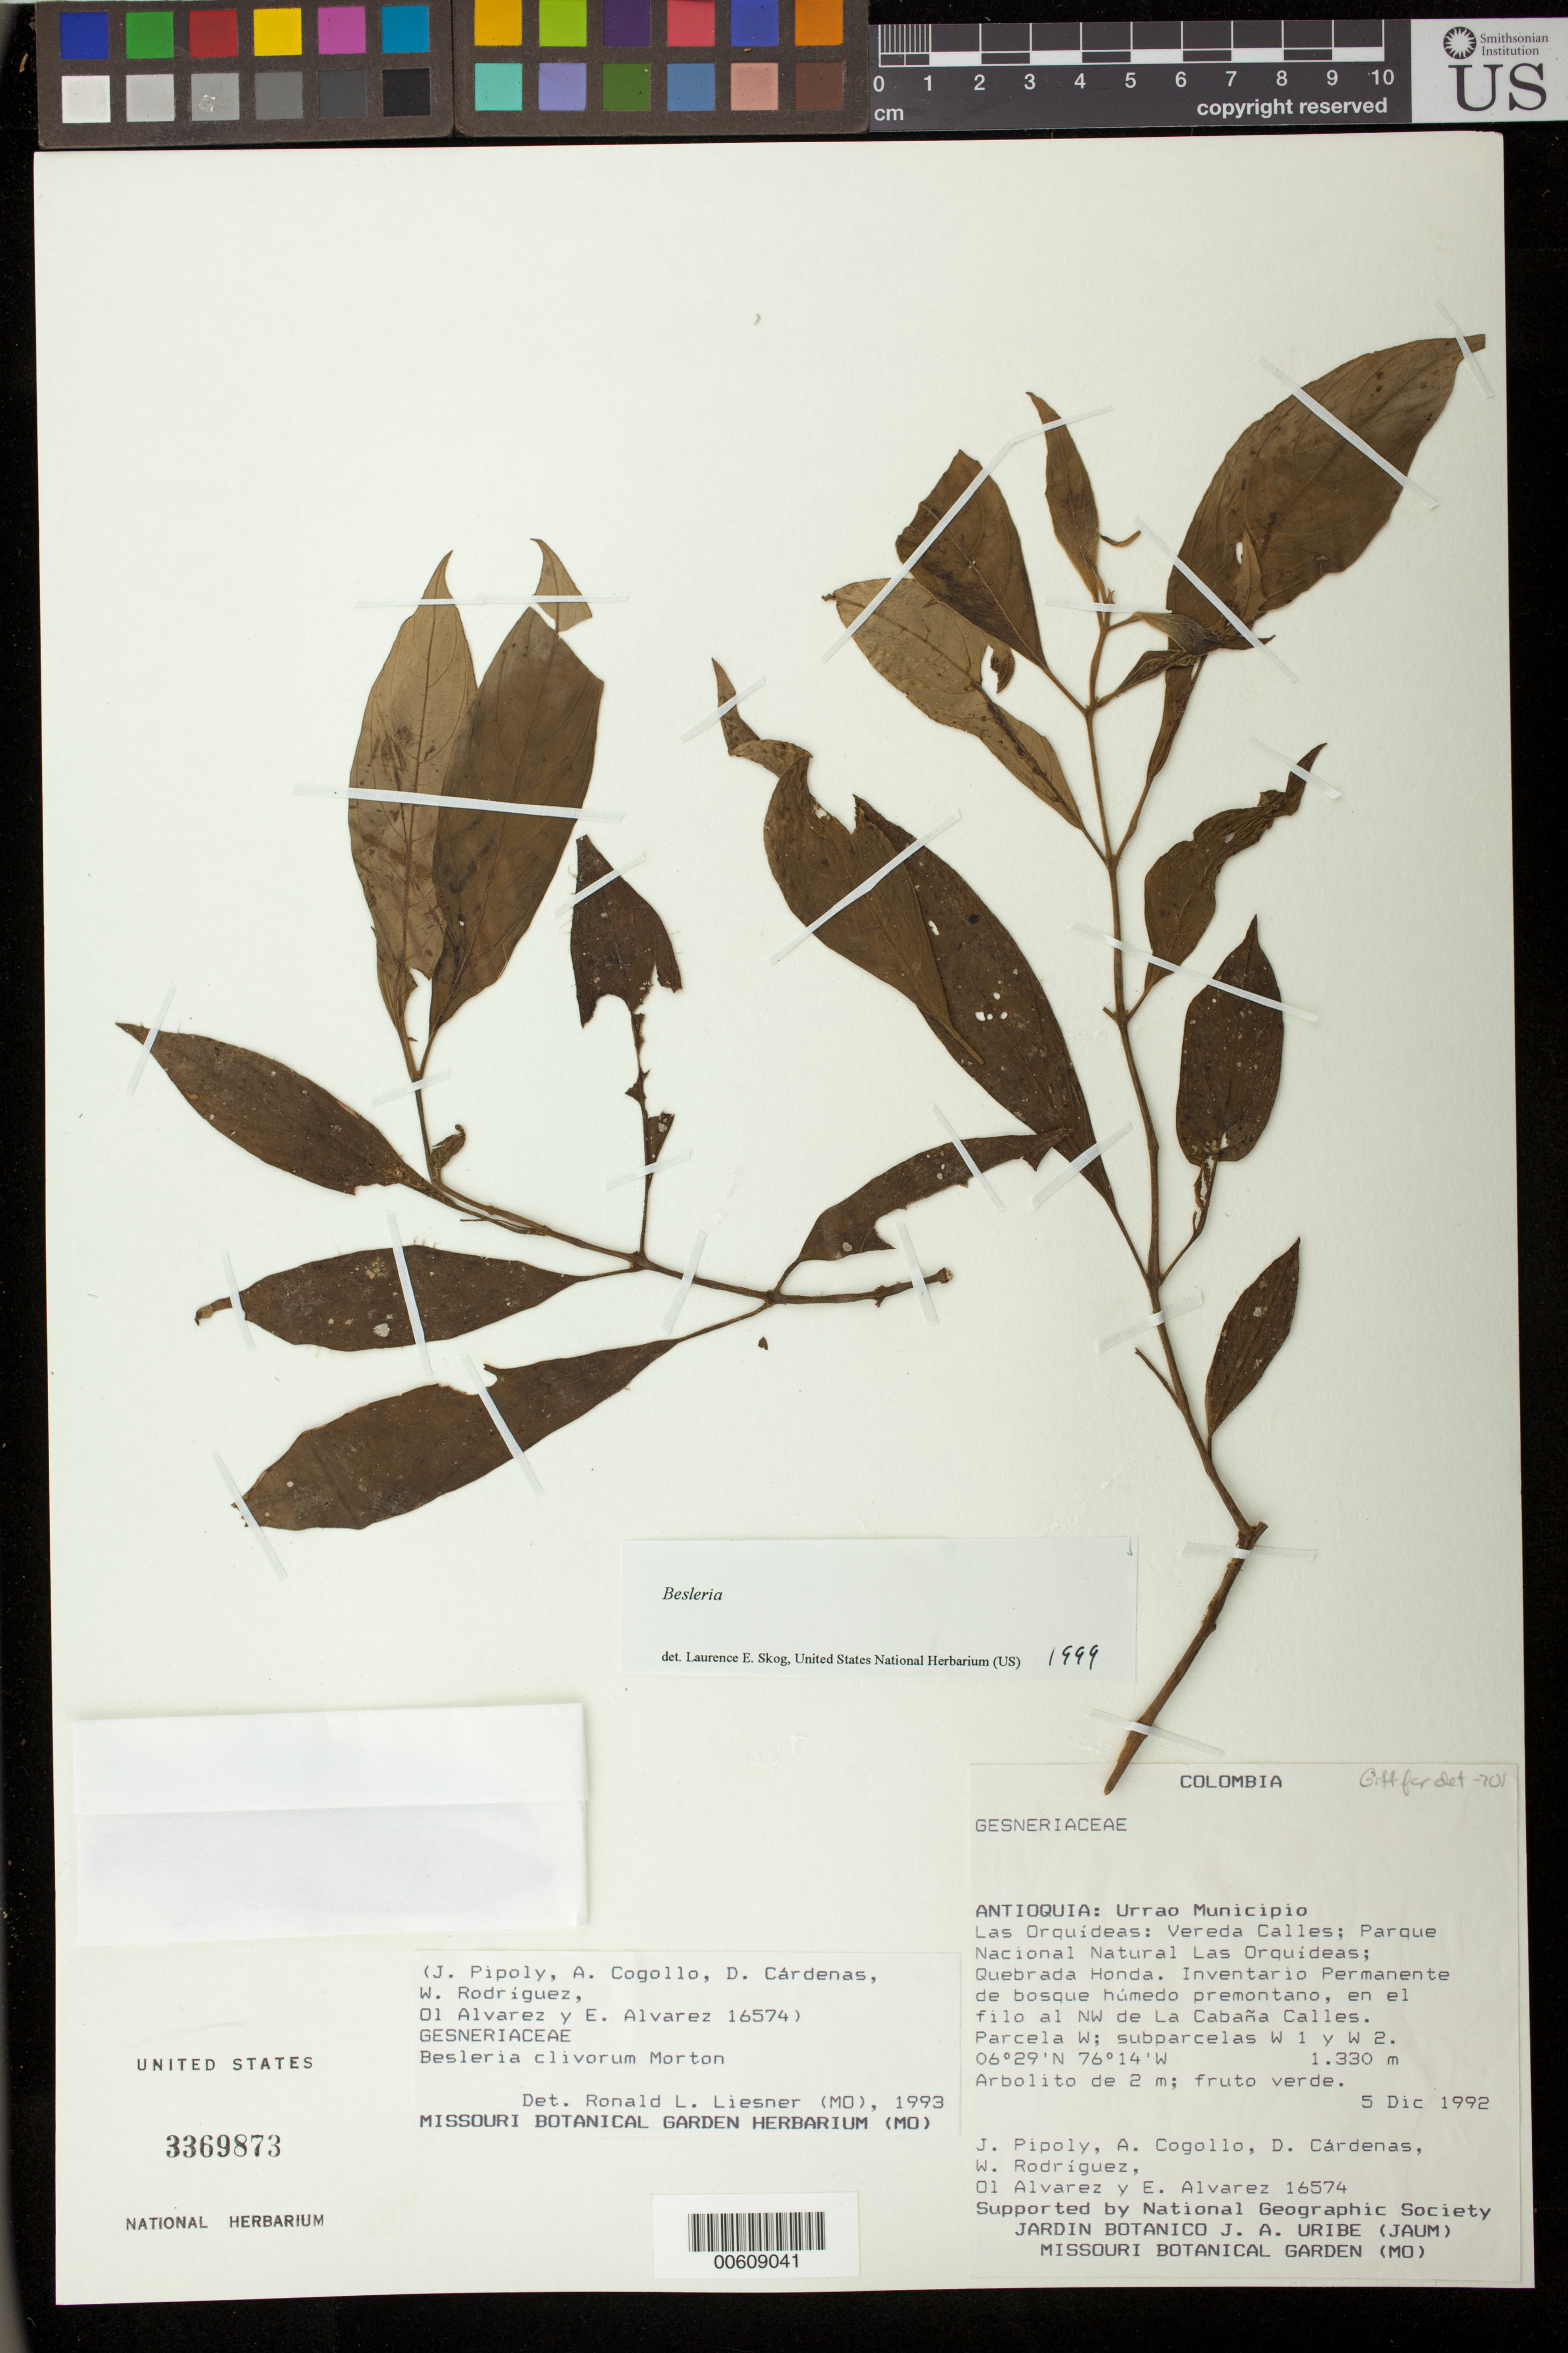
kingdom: Plantae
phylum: Tracheophyta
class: Magnoliopsida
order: Lamiales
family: Gesneriaceae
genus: Besleria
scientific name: Besleria sp.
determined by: Skog, Laurence E.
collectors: J. J. Pipoly, A. Cogolla, D. Cárdenas, W. Rodriguez, O. Alvarez & E. Alvarez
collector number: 16574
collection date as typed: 05 Dec 1992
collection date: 1992-12-05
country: Colombia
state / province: Antioquia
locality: Mpio. Urrao; Las Orquídeas: Vereda Calles; Parque Nacional Natural Las Orquídeas; Quebrada Honda, Inventario Permanente…en el filo al NW de La Cabaña Calles, Parcela W; subparcelas W1 y W2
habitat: Bosque húmedo premontano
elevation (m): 1330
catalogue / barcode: US 3369873